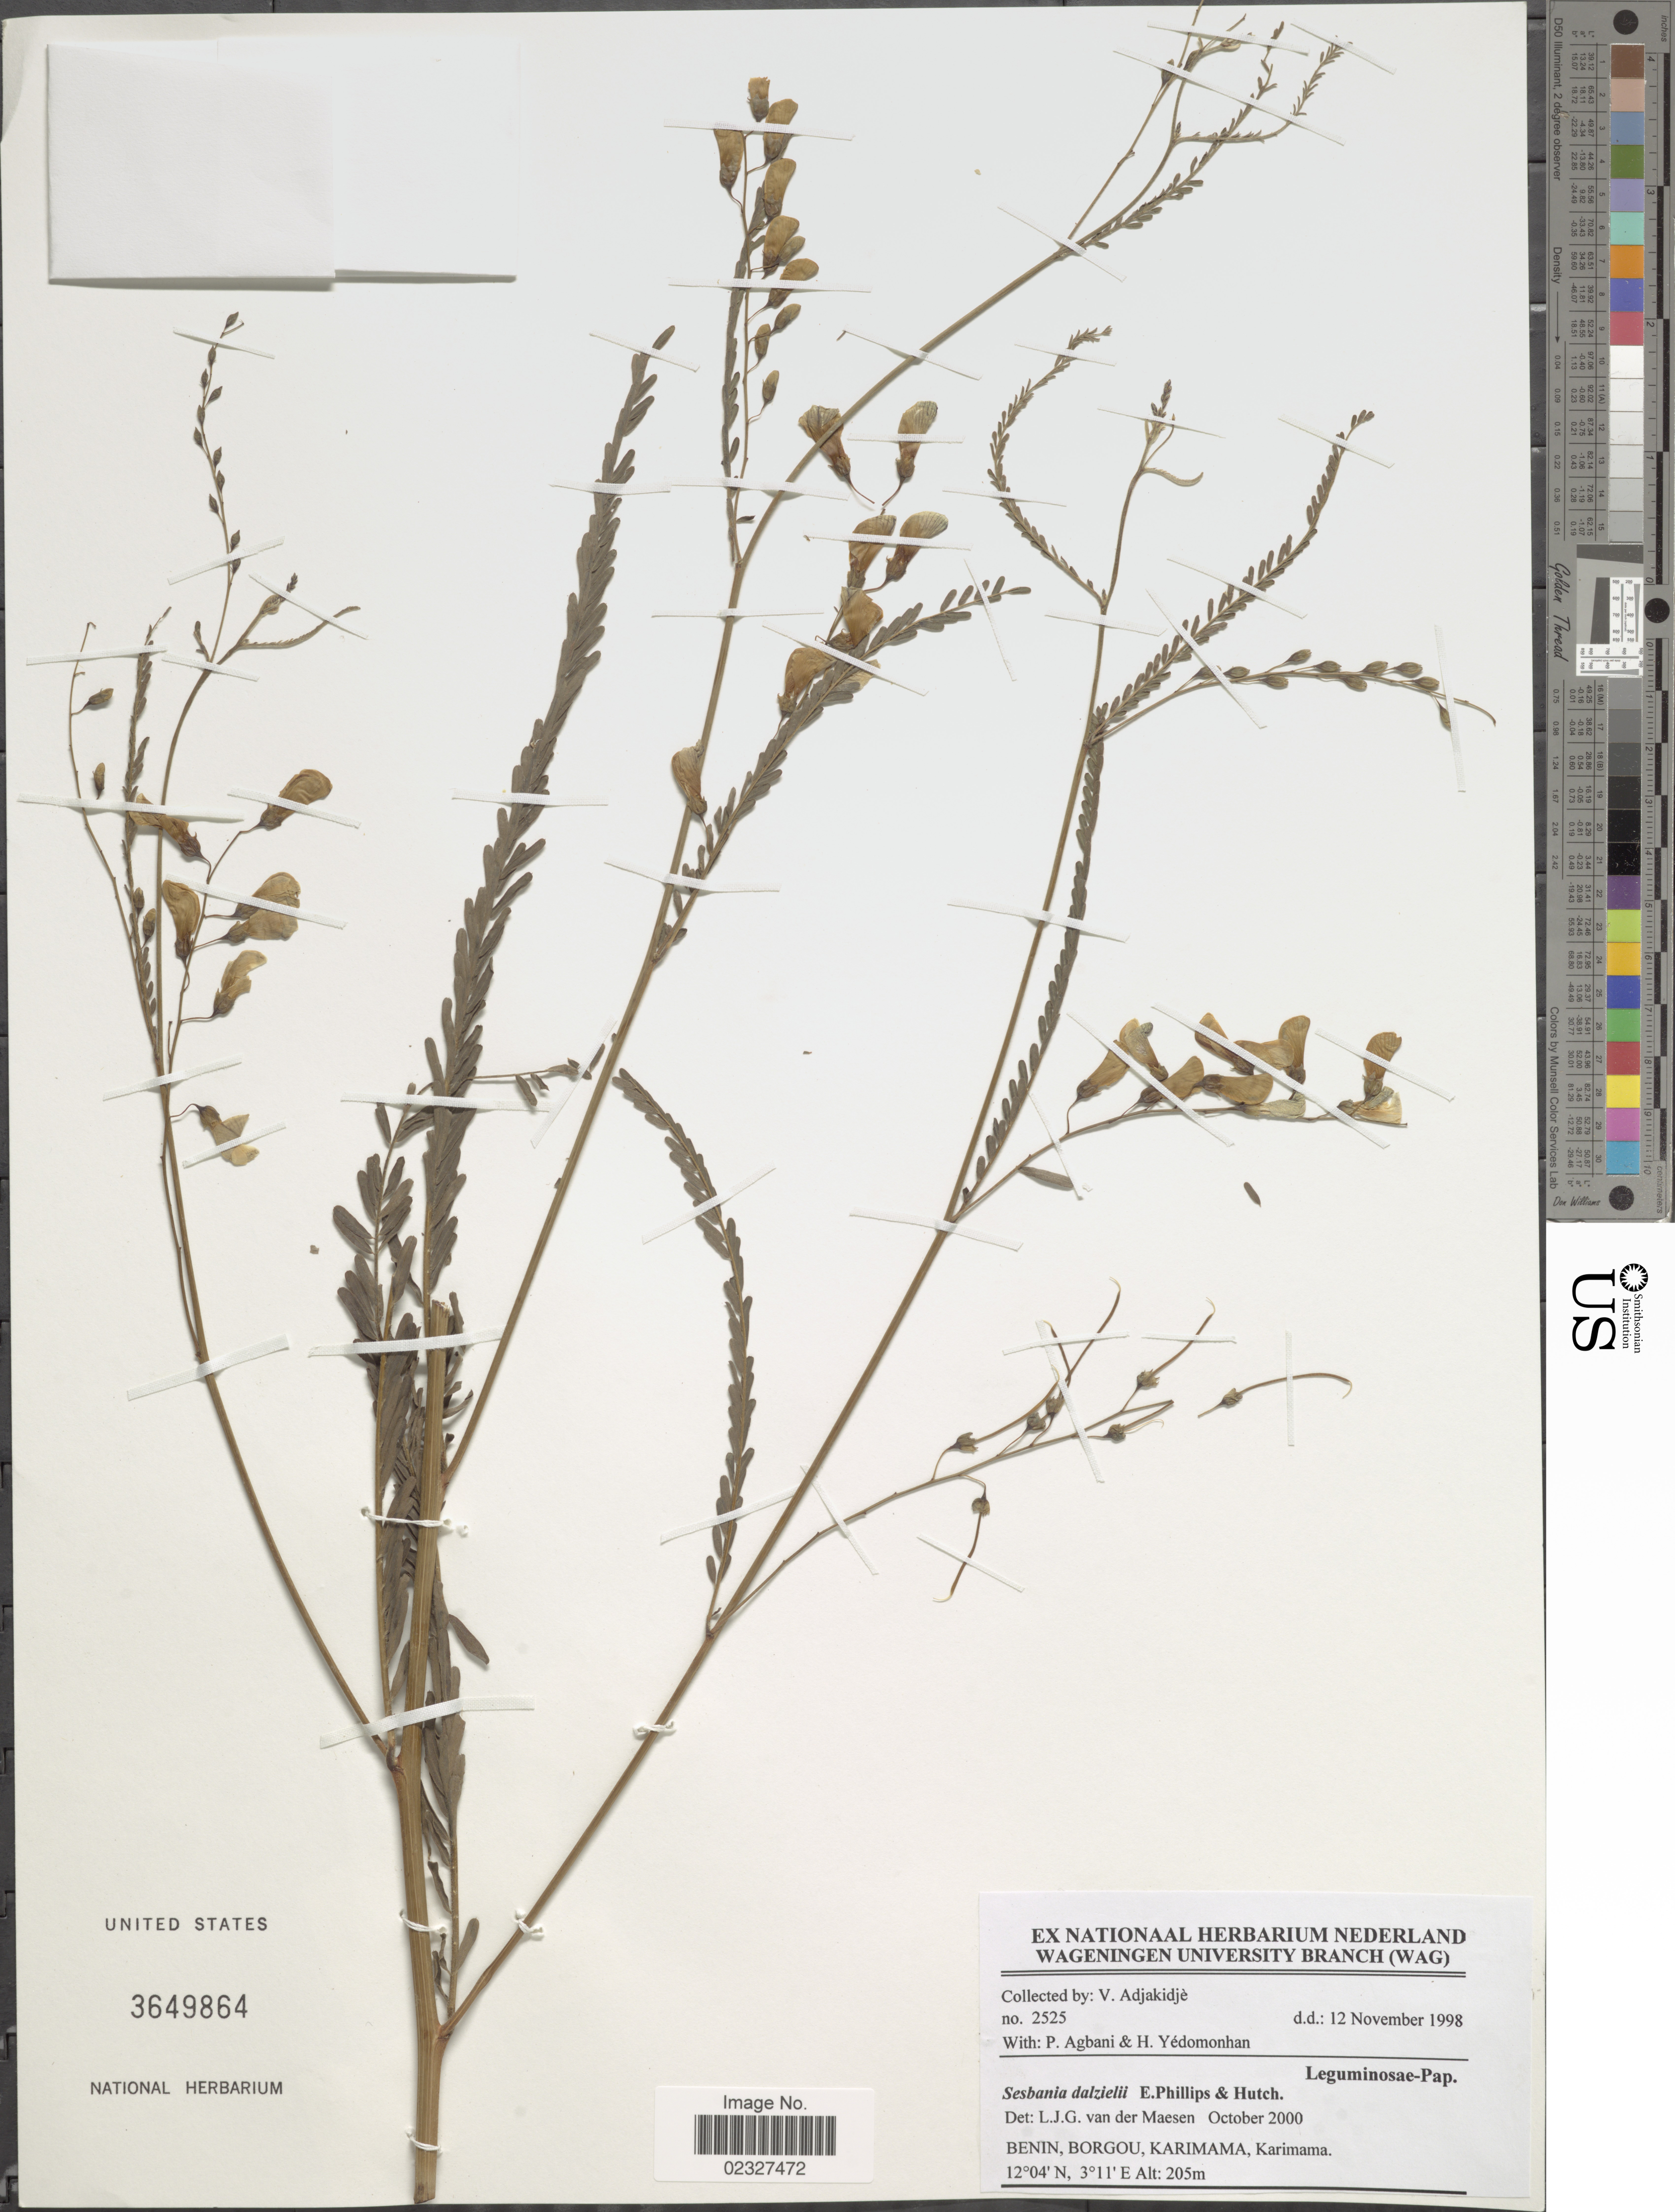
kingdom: Plantae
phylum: Tracheophyta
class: Magnoliopsida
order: Fabales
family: Fabaceae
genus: Sesbania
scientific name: Sesbania dalzielii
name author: E. Phillips & Hutch.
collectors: V. Adjakidjè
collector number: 5252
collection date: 1998-11-12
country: Benin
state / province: Borgou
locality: Karimama, Karimama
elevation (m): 205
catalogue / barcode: US 3649864